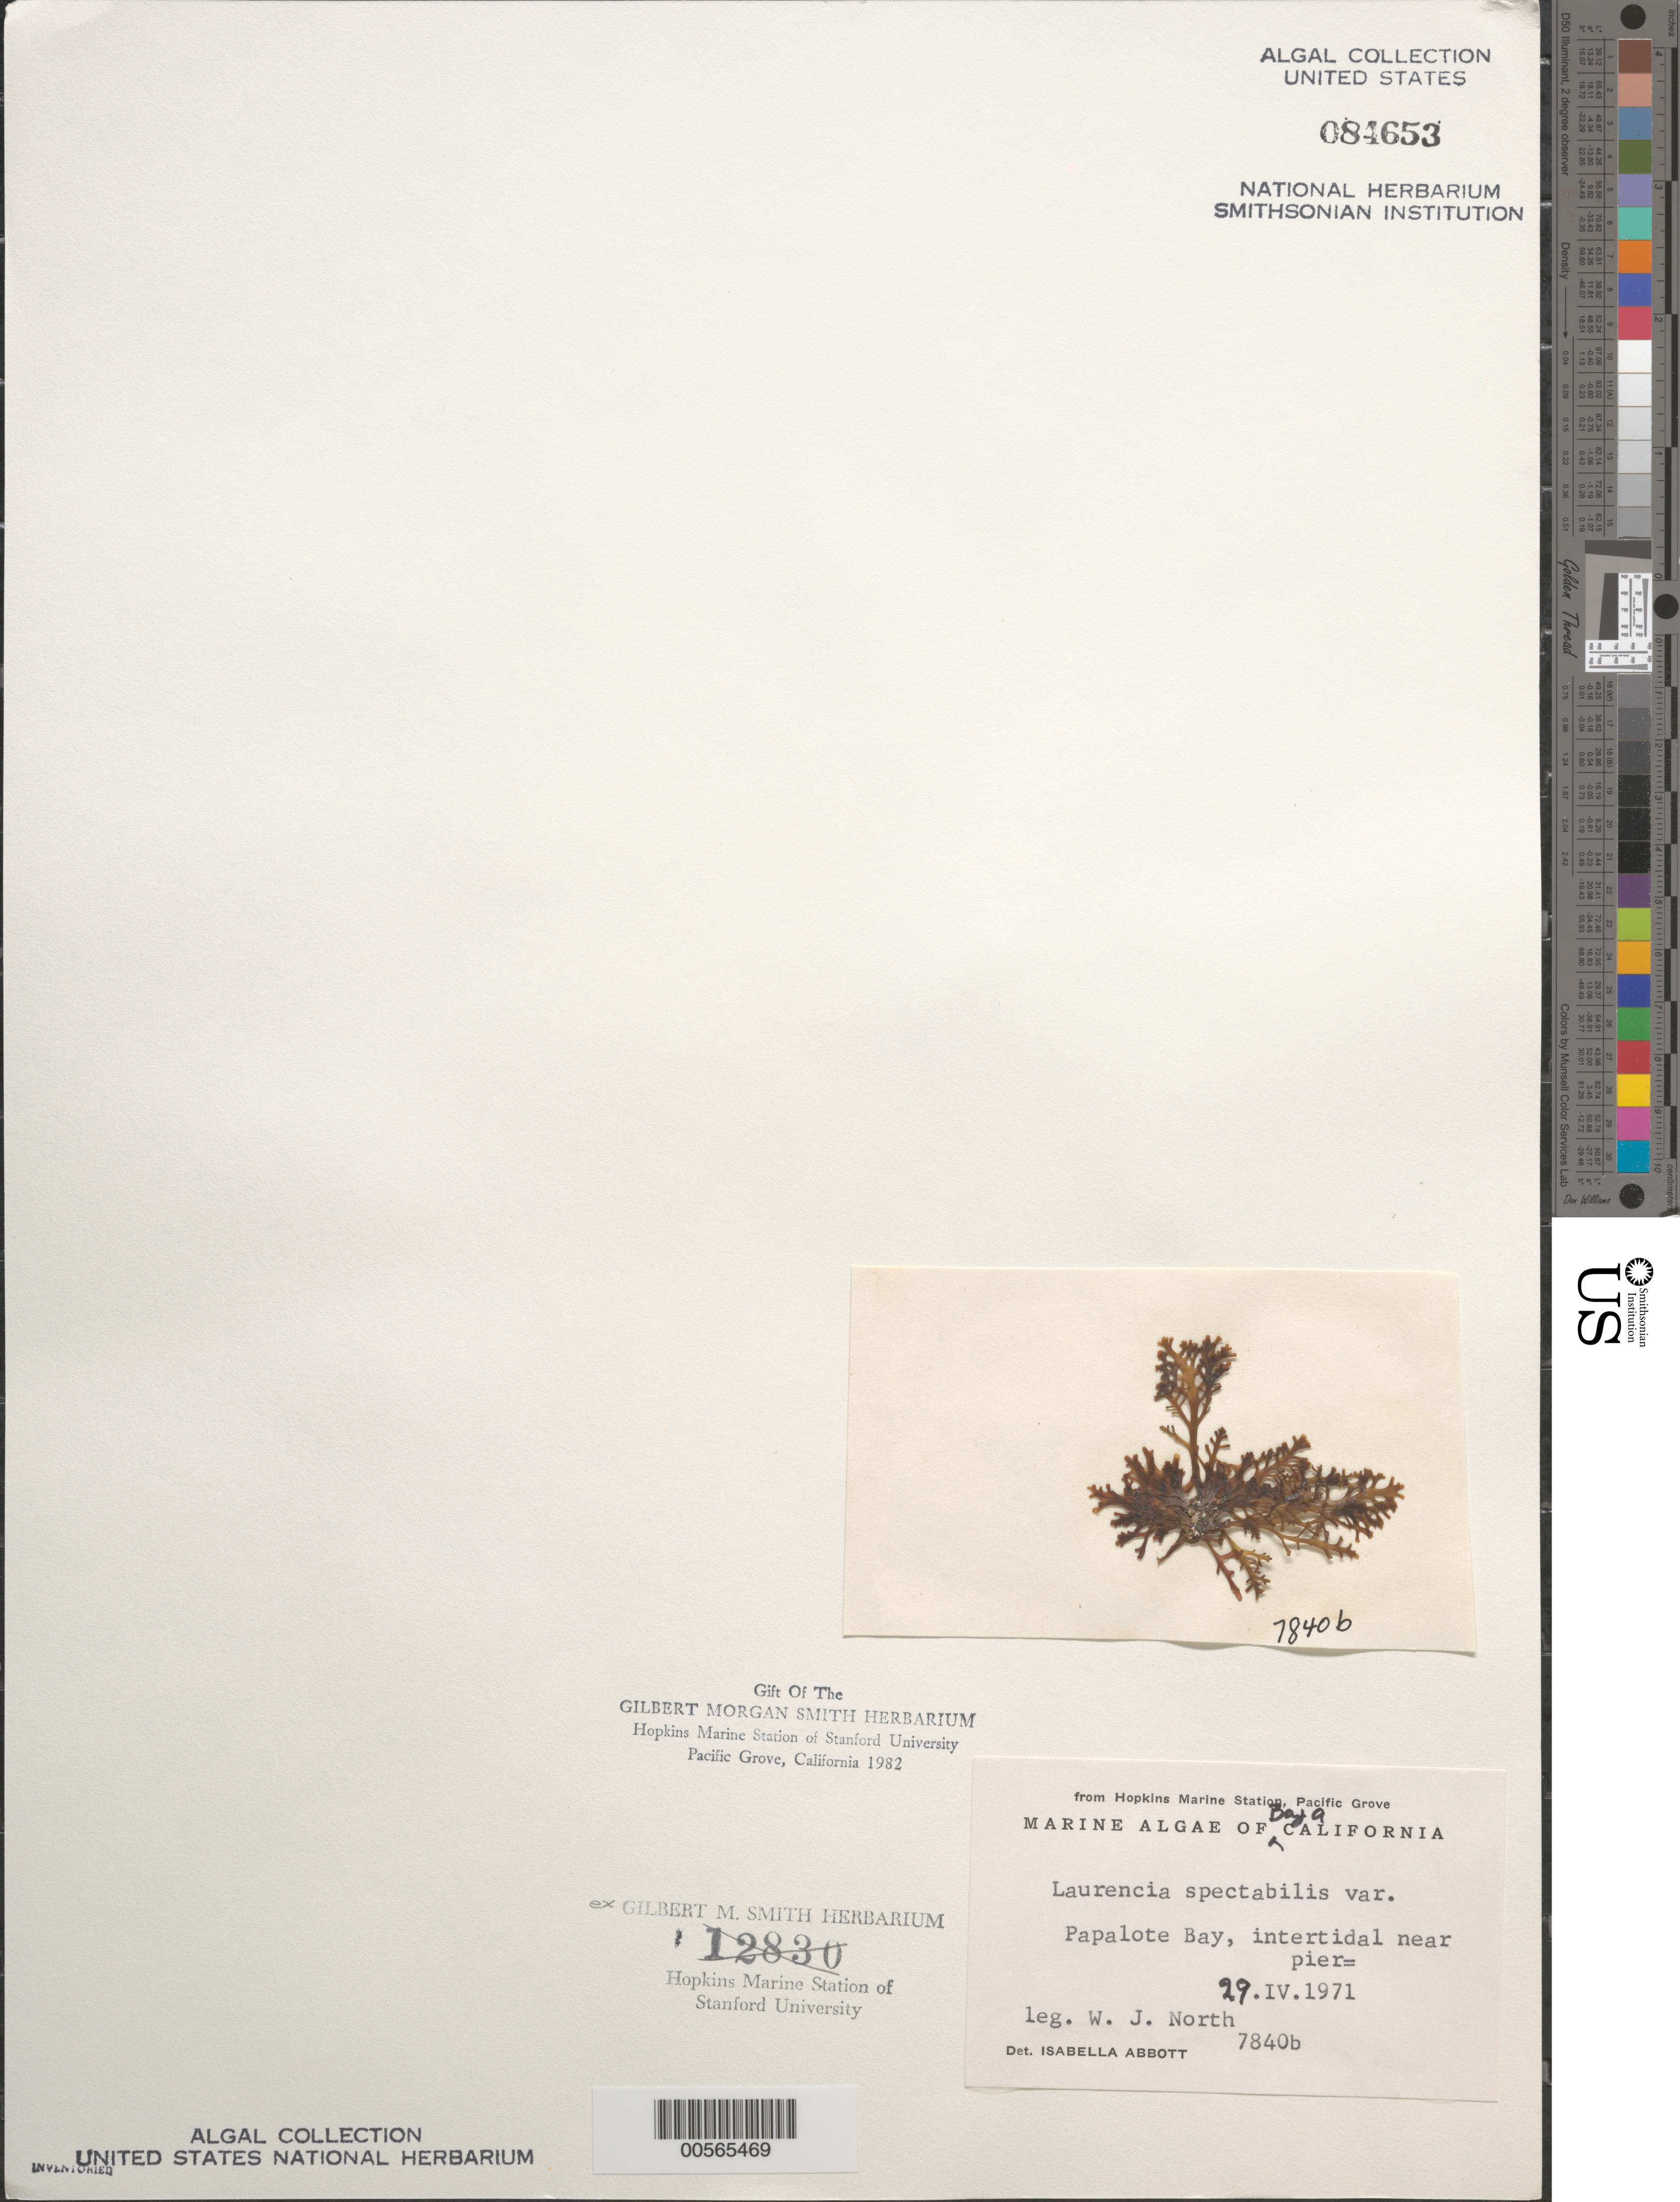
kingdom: Plantae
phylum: Rhodophyta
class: Florideophyceae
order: Ceramiales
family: Rhodomelaceae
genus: Osmundea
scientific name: Osmundea spectabilis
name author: (Postels & Rupr.) K.W. Nam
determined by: Algae name updating Project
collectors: W. North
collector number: IAA 7840b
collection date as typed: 29 Apr 1971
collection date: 1971-04-29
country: Mexico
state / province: Baja California Norte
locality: Papolote Bay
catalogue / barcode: US 84653